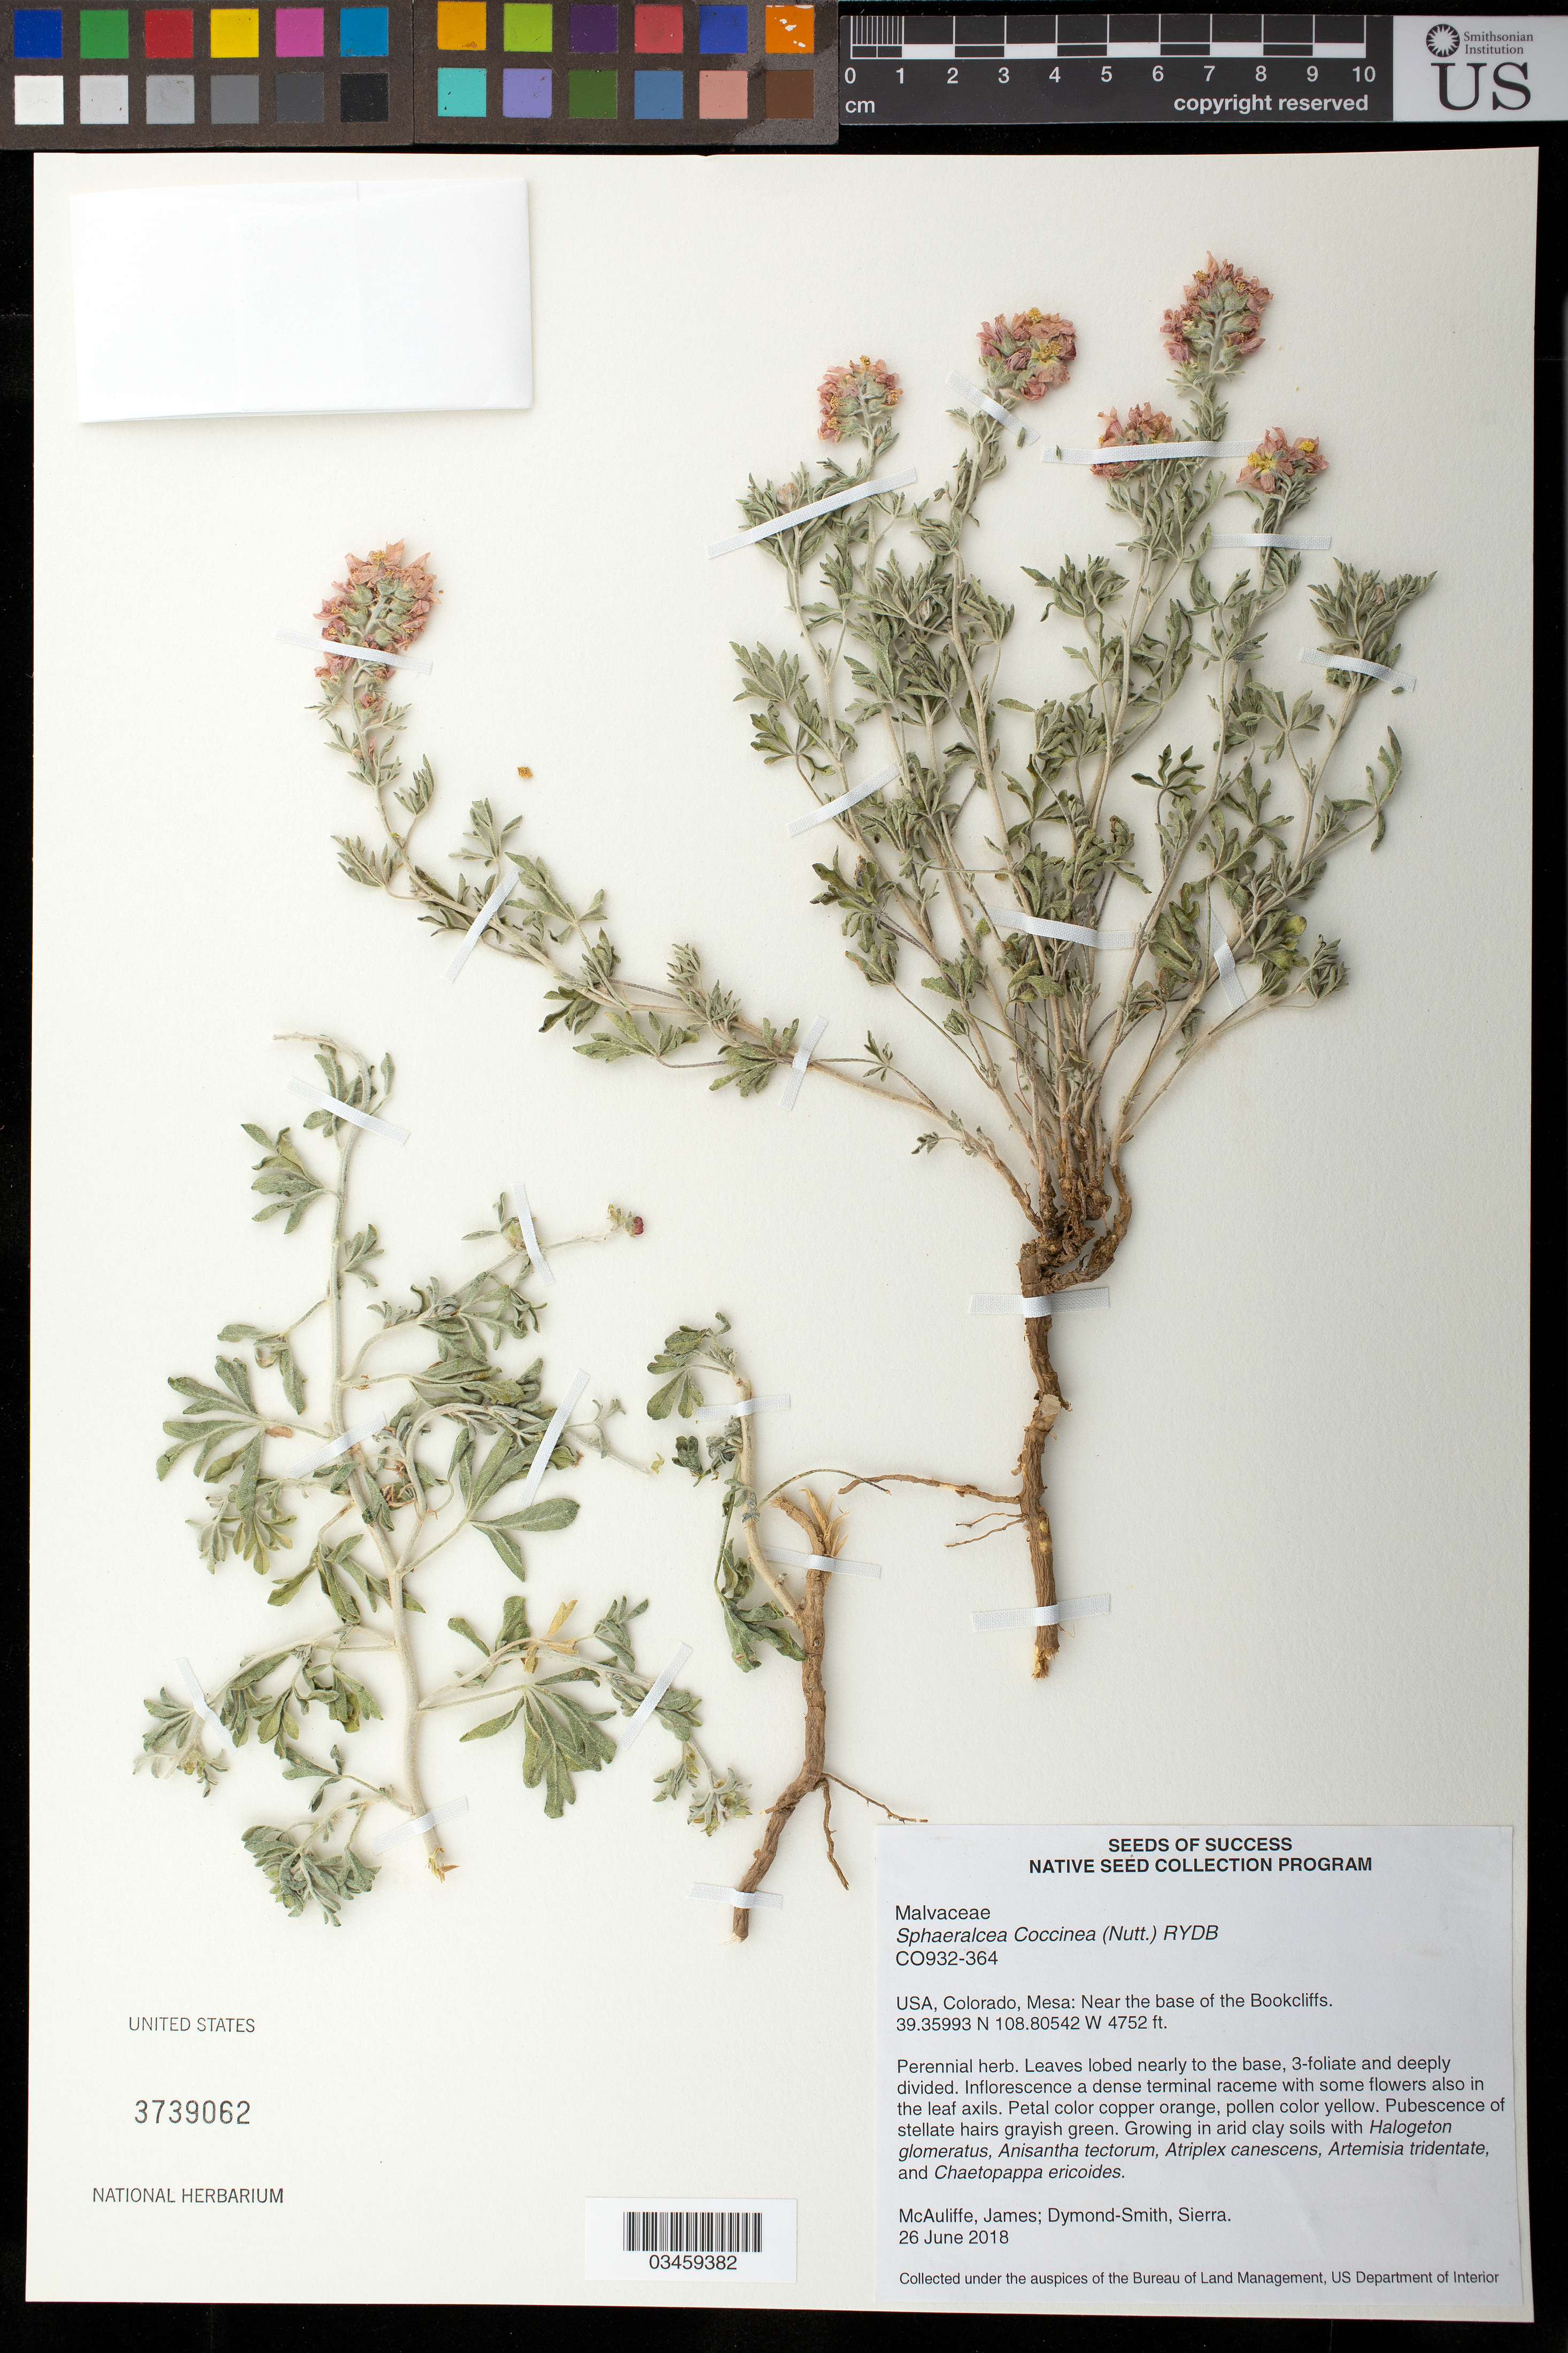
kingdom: Plantae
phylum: Tracheophyta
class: Magnoliopsida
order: Malvales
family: Malvaceae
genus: Sphaeralcea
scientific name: Sphaeralcea coccinea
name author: (Nutt.) Rydb.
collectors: J. McAuliffe & S. Dymond-Smith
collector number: CO932-364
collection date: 2018-06-26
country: United States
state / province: Colorado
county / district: Mesa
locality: Near the base of the Bookcliffs.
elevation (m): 1448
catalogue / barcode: US 3739062